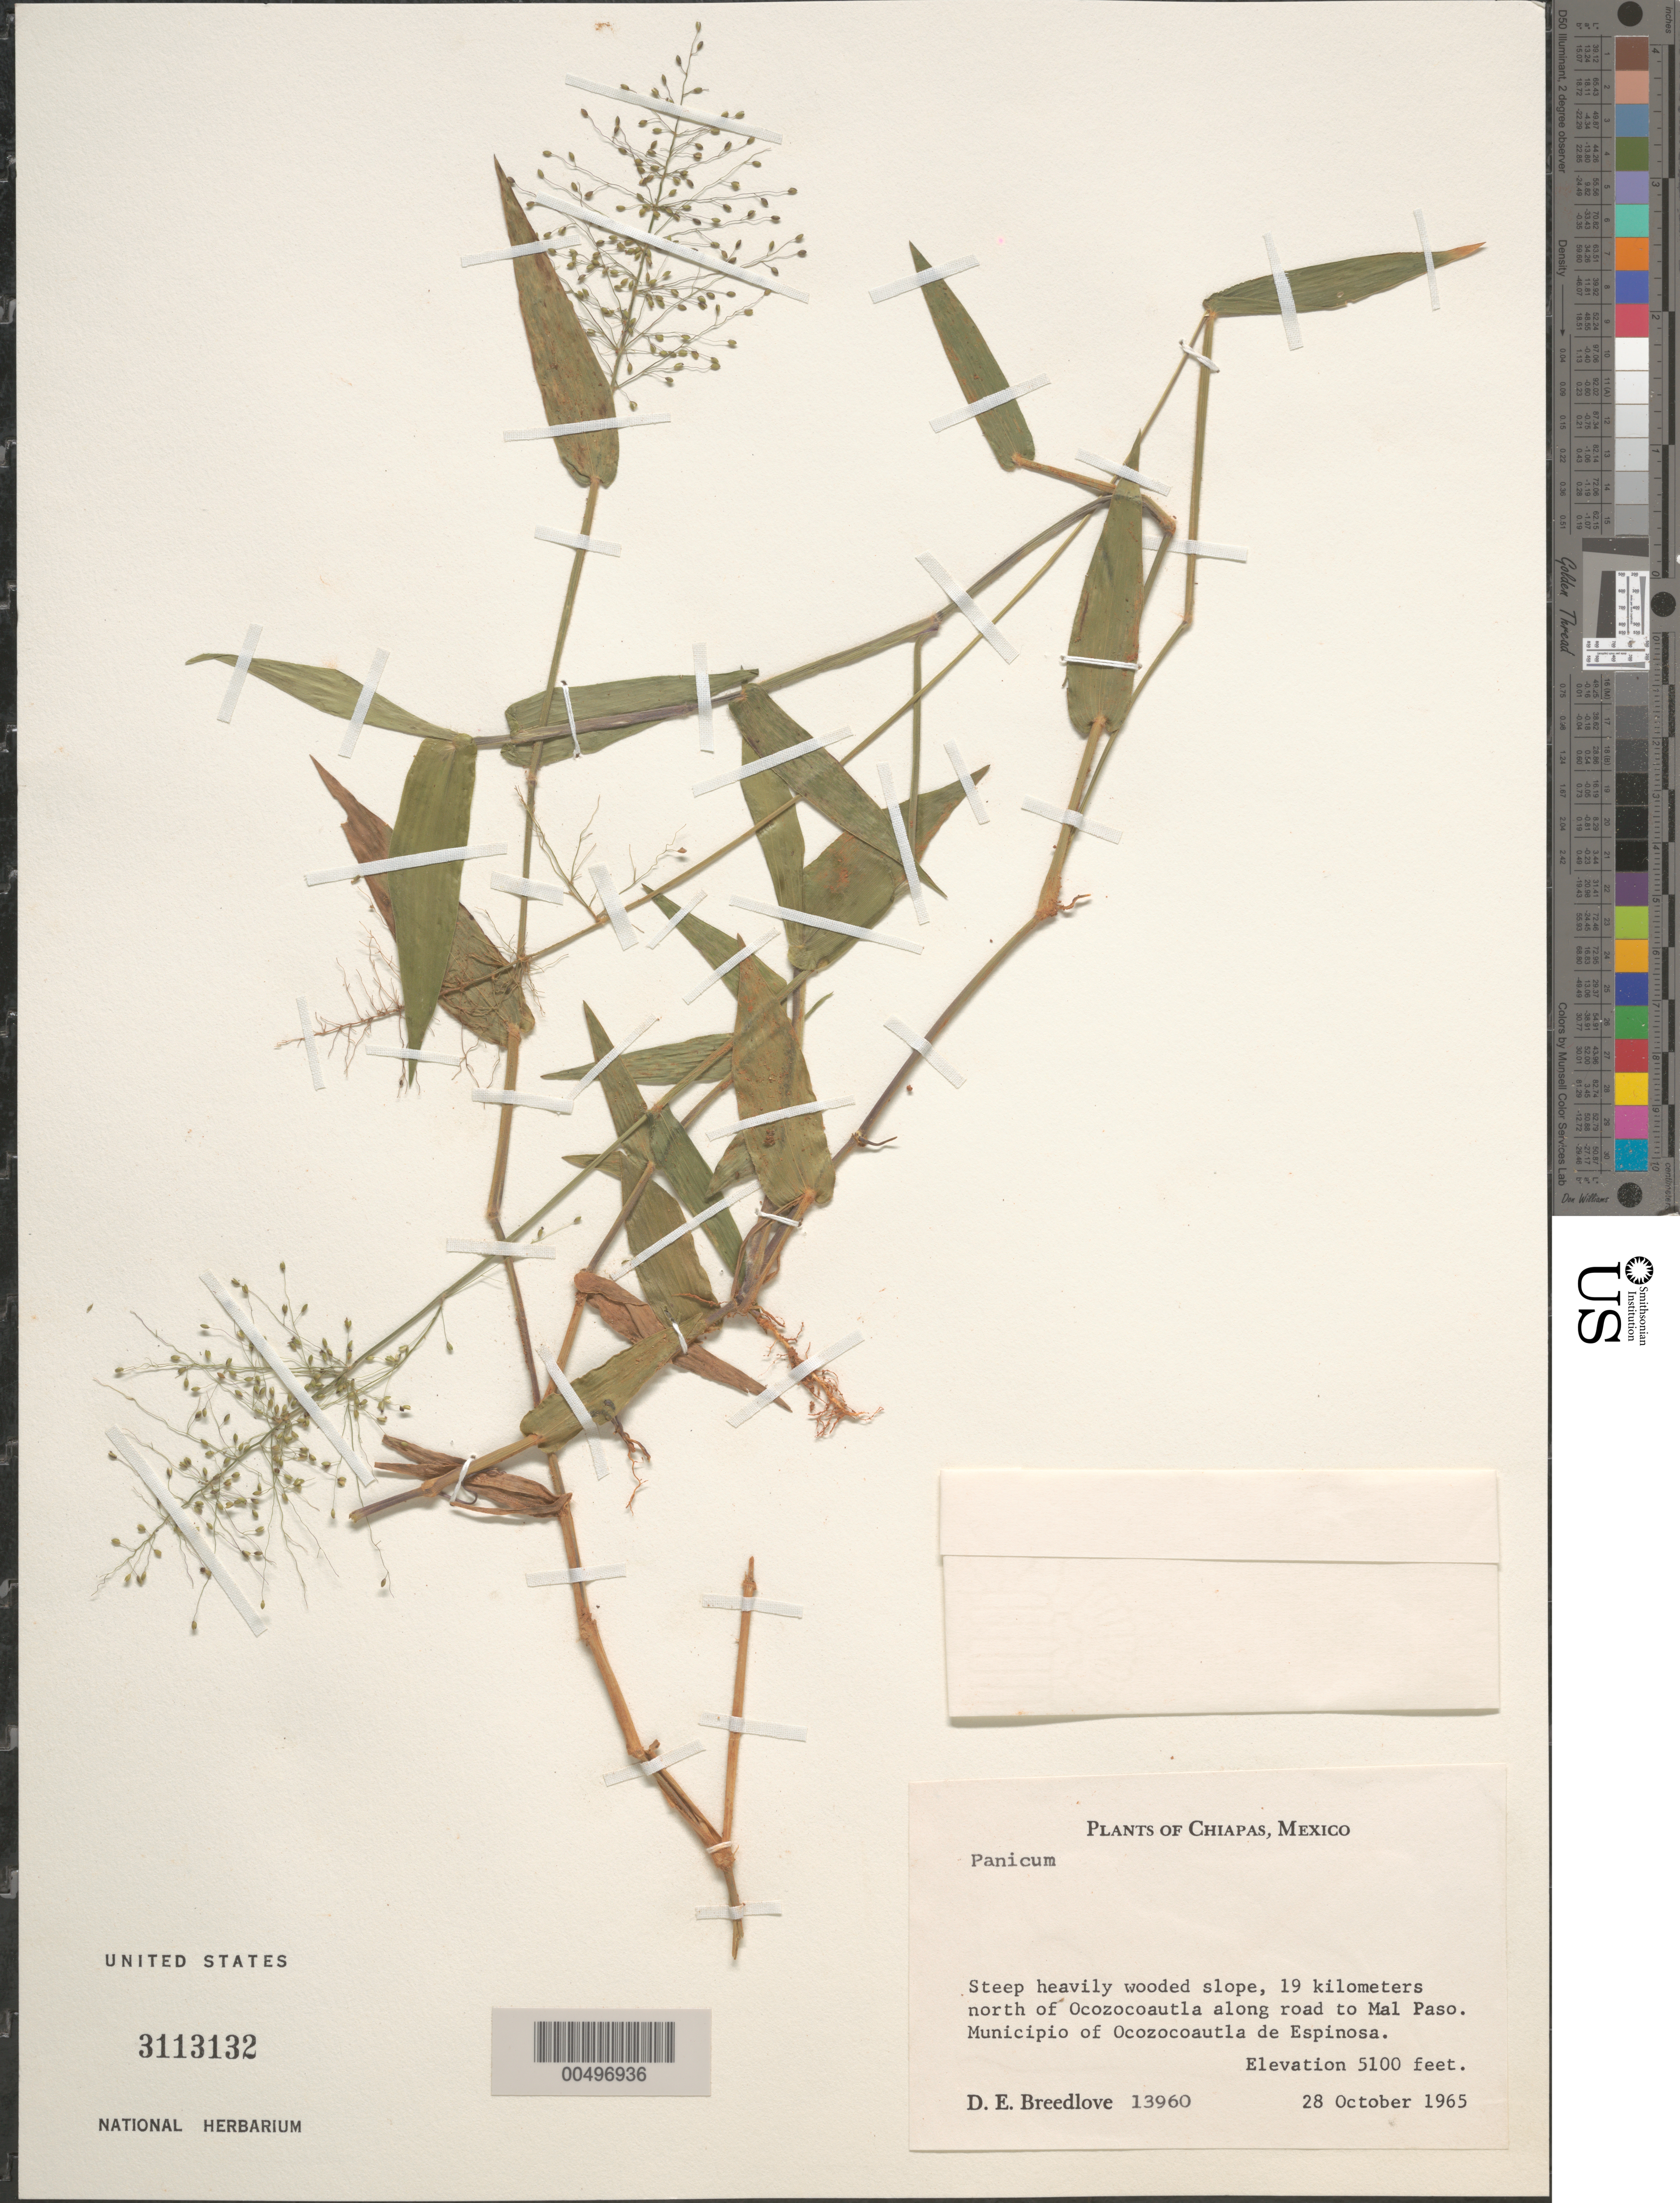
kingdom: Plantae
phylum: Tracheophyta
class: Liliopsida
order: Poales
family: Poaceae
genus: Panicum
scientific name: Panicum sp.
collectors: D. E. Breedlove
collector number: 13960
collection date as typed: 28 Oct 1965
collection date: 1965-10-28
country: Mexico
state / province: Chiapas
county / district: Ocozocoautla de Espinosa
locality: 19 km N of Ocozocoautla along rd to Mal Paso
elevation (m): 1554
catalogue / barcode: US 3113132